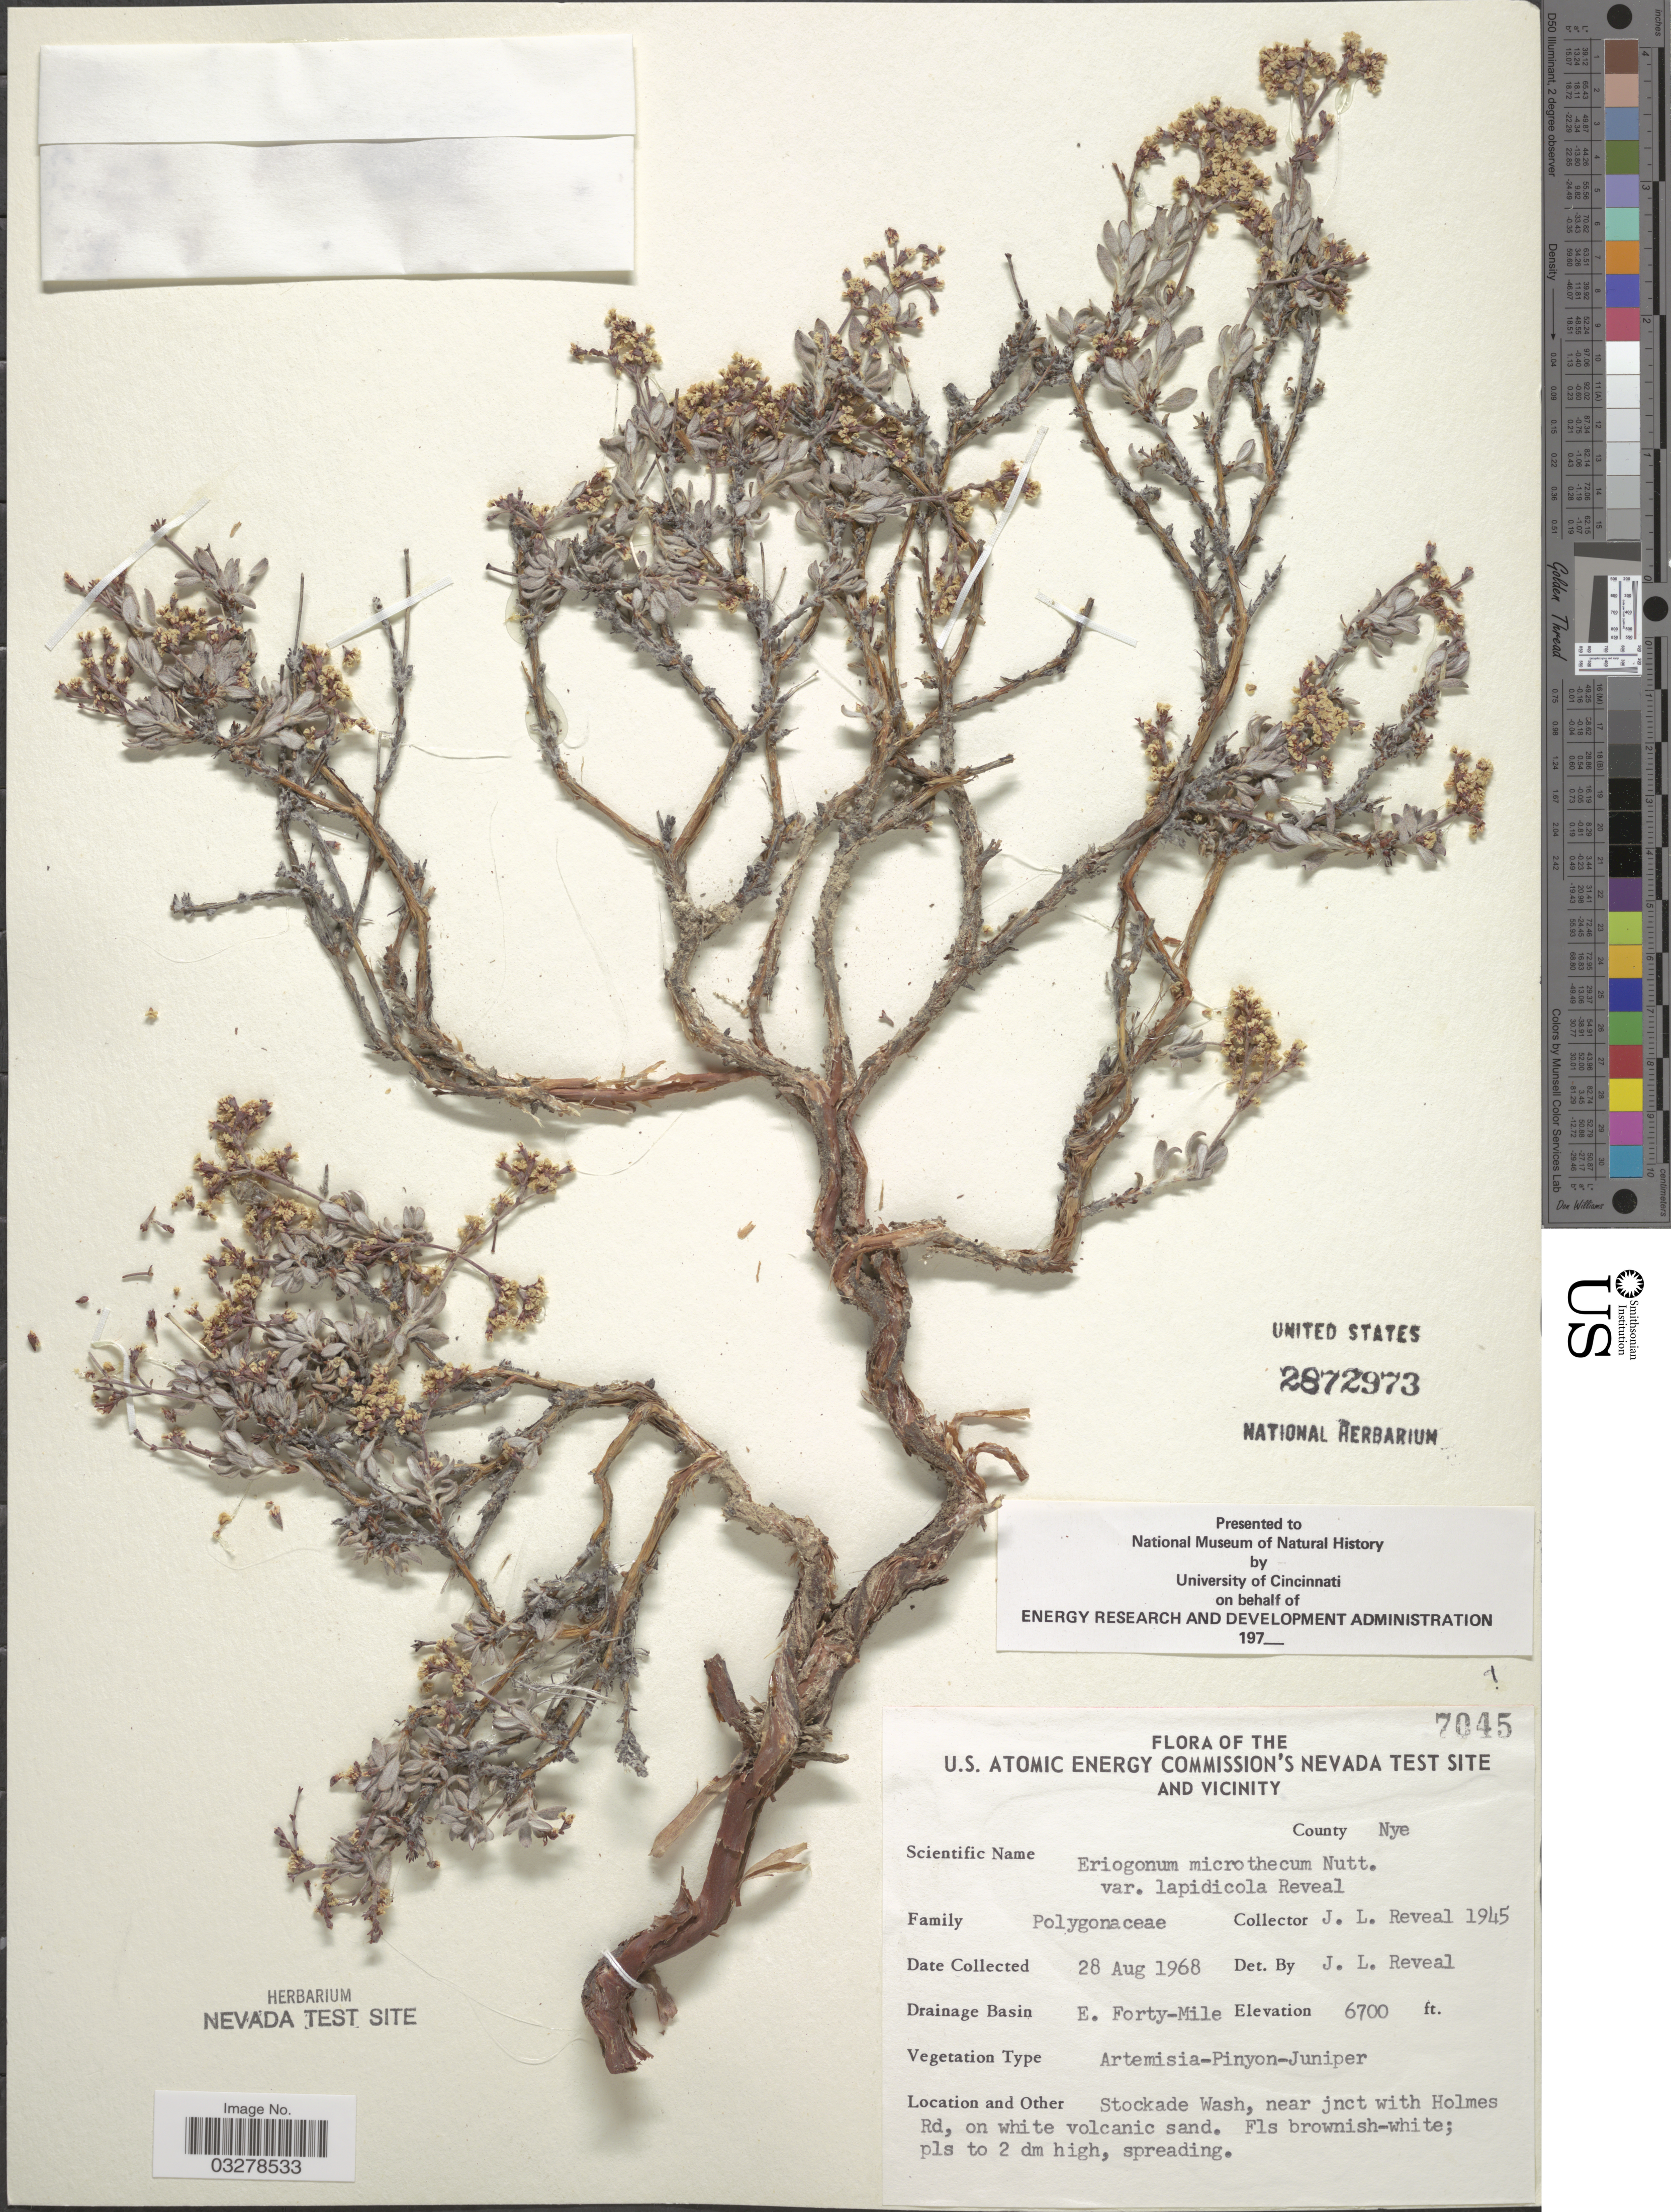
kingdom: Plantae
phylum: Tracheophyta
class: Magnoliopsida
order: Caryophyllales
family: Polygonaceae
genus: Eriogonum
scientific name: Eriogonum microtheca var. lapidicola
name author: Reveal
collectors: J. L. Reveal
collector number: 7045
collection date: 1968-08-28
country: United States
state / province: Nevada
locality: U.S. Atomic Energy Commission's Nevada Test Site and Vicinity. County Nye. Drainage Basin E. Forty-Mile. Stockade Wash, near jnct with Holmes Rd.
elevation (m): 2042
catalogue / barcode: US 2872973